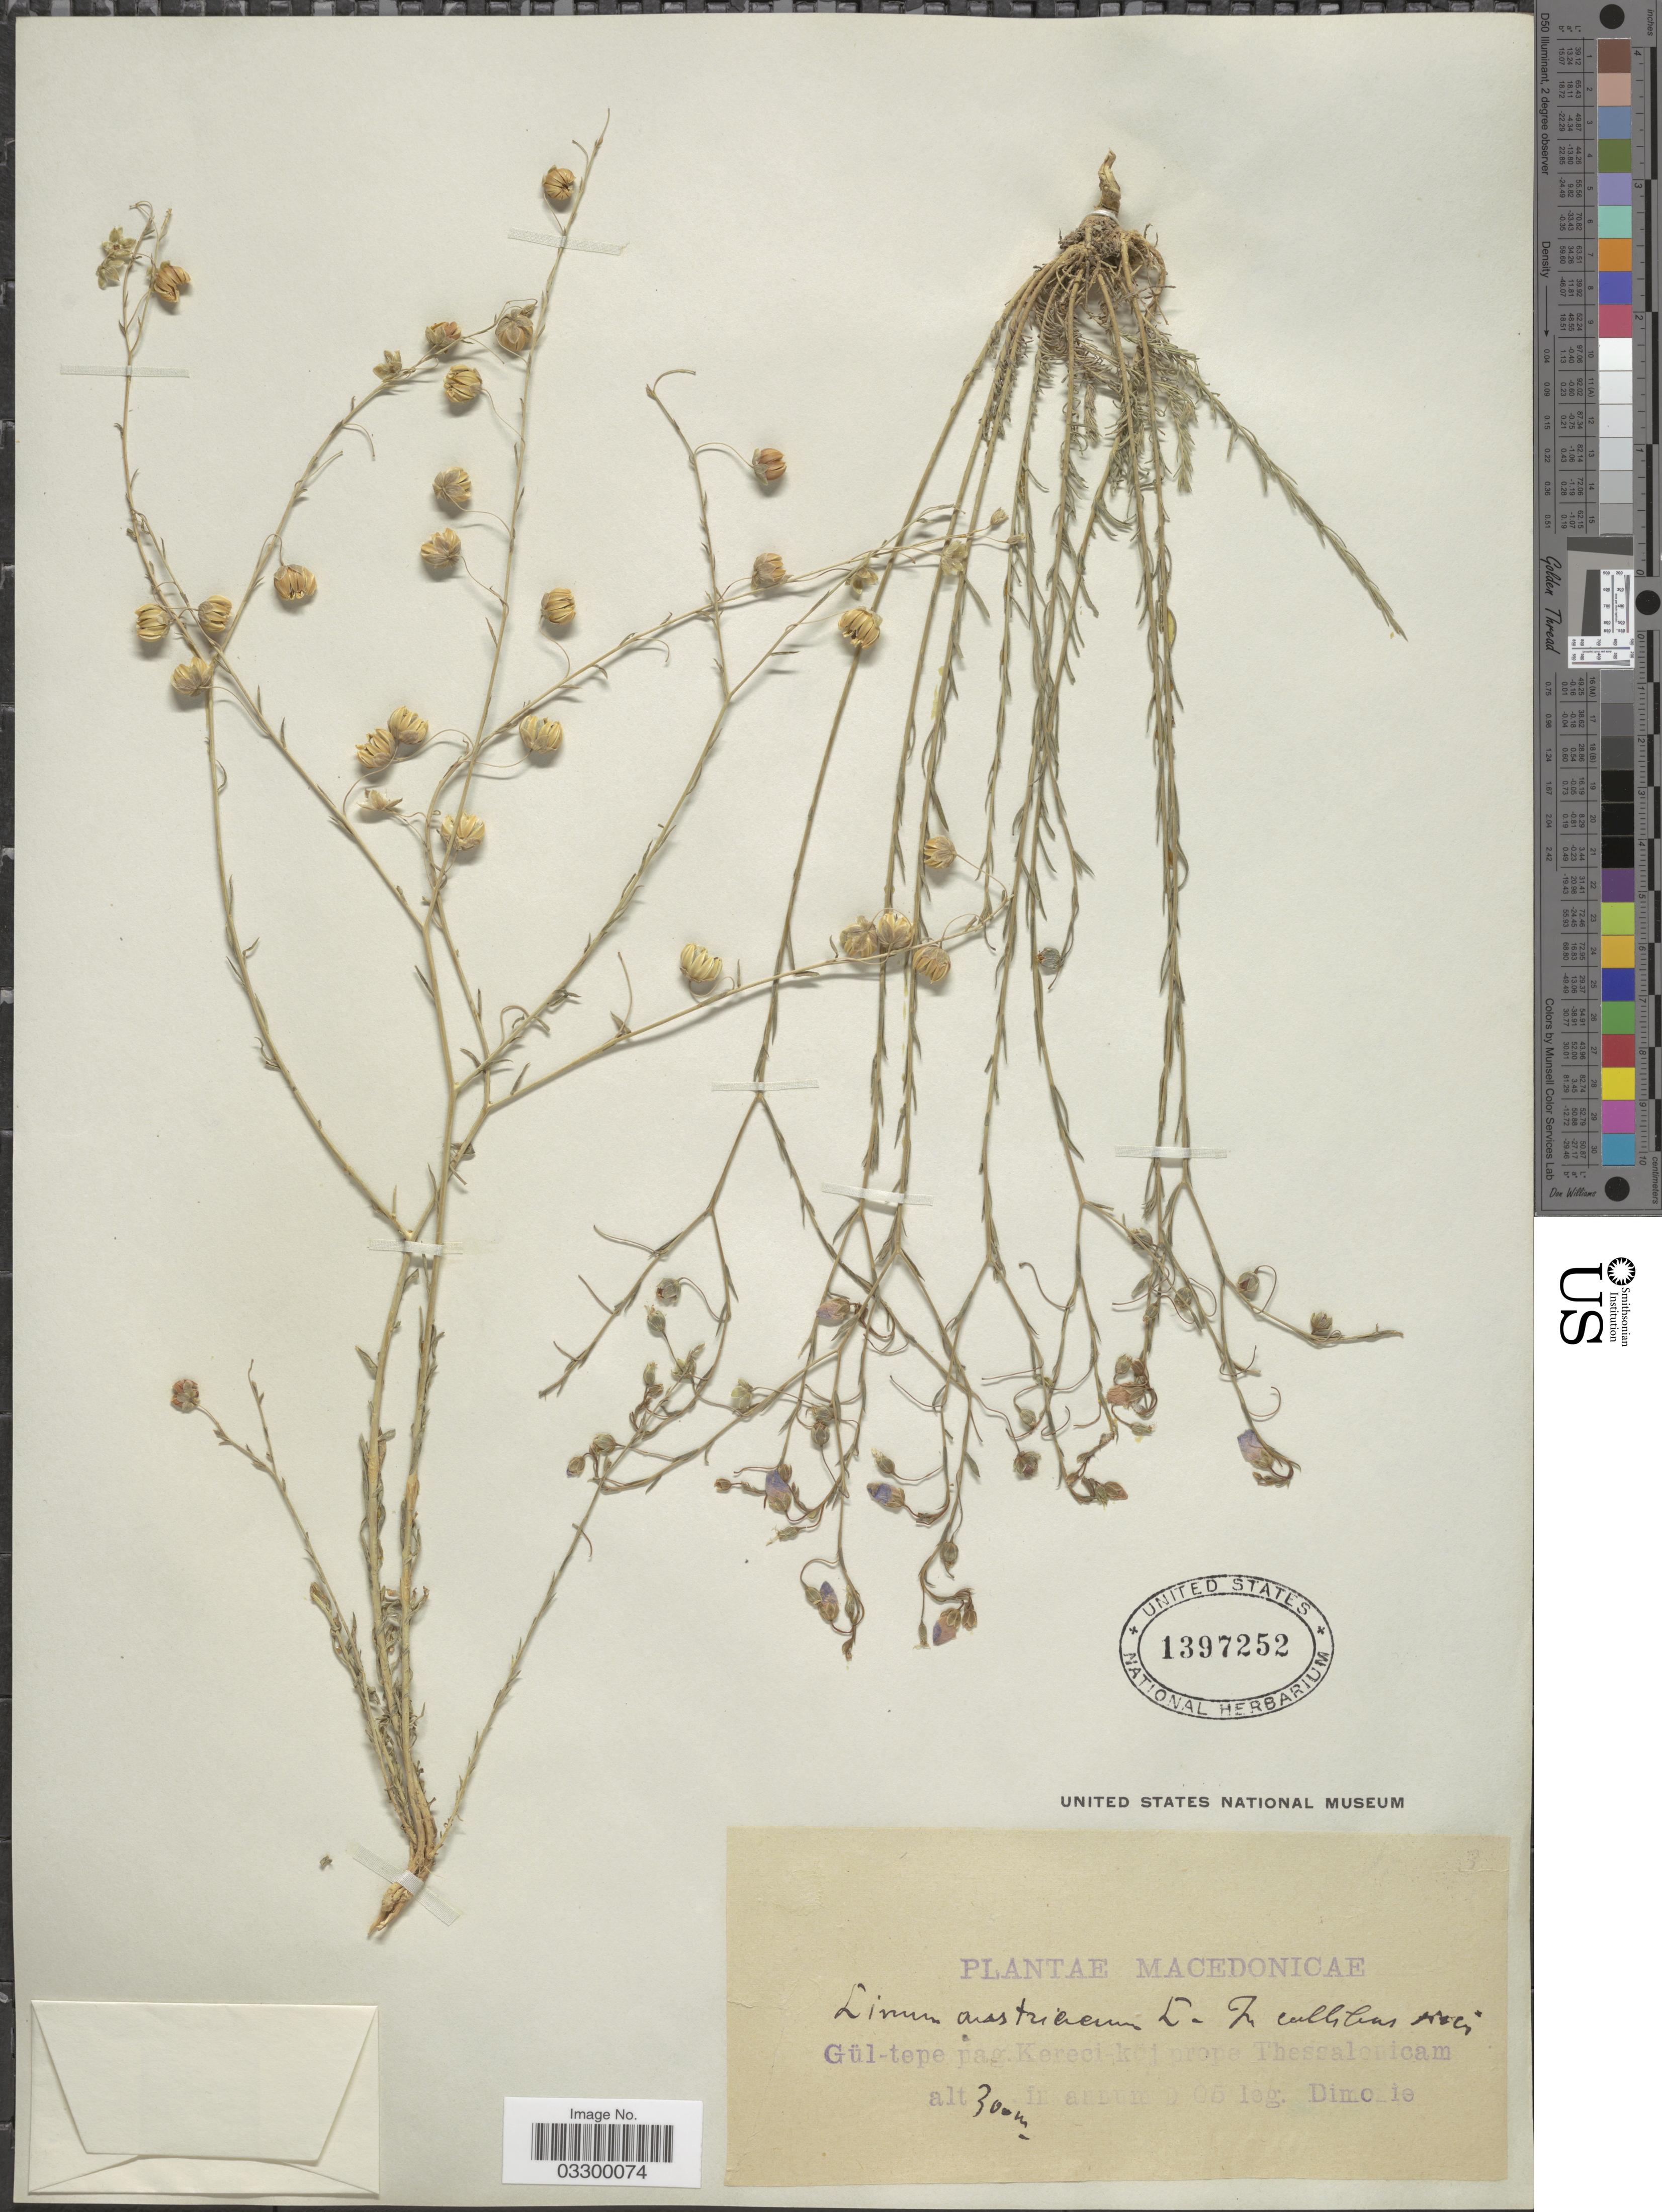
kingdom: Plantae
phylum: Tracheophyta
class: Magnoliopsida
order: Malpighiales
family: Linaceae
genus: Linum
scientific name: Linum austriacum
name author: L.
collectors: -. Dimonie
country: Turkey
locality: Macedonicae. Gül-tepe pag. Kereci koj prope Thessalonicam.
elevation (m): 300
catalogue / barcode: US 1397252